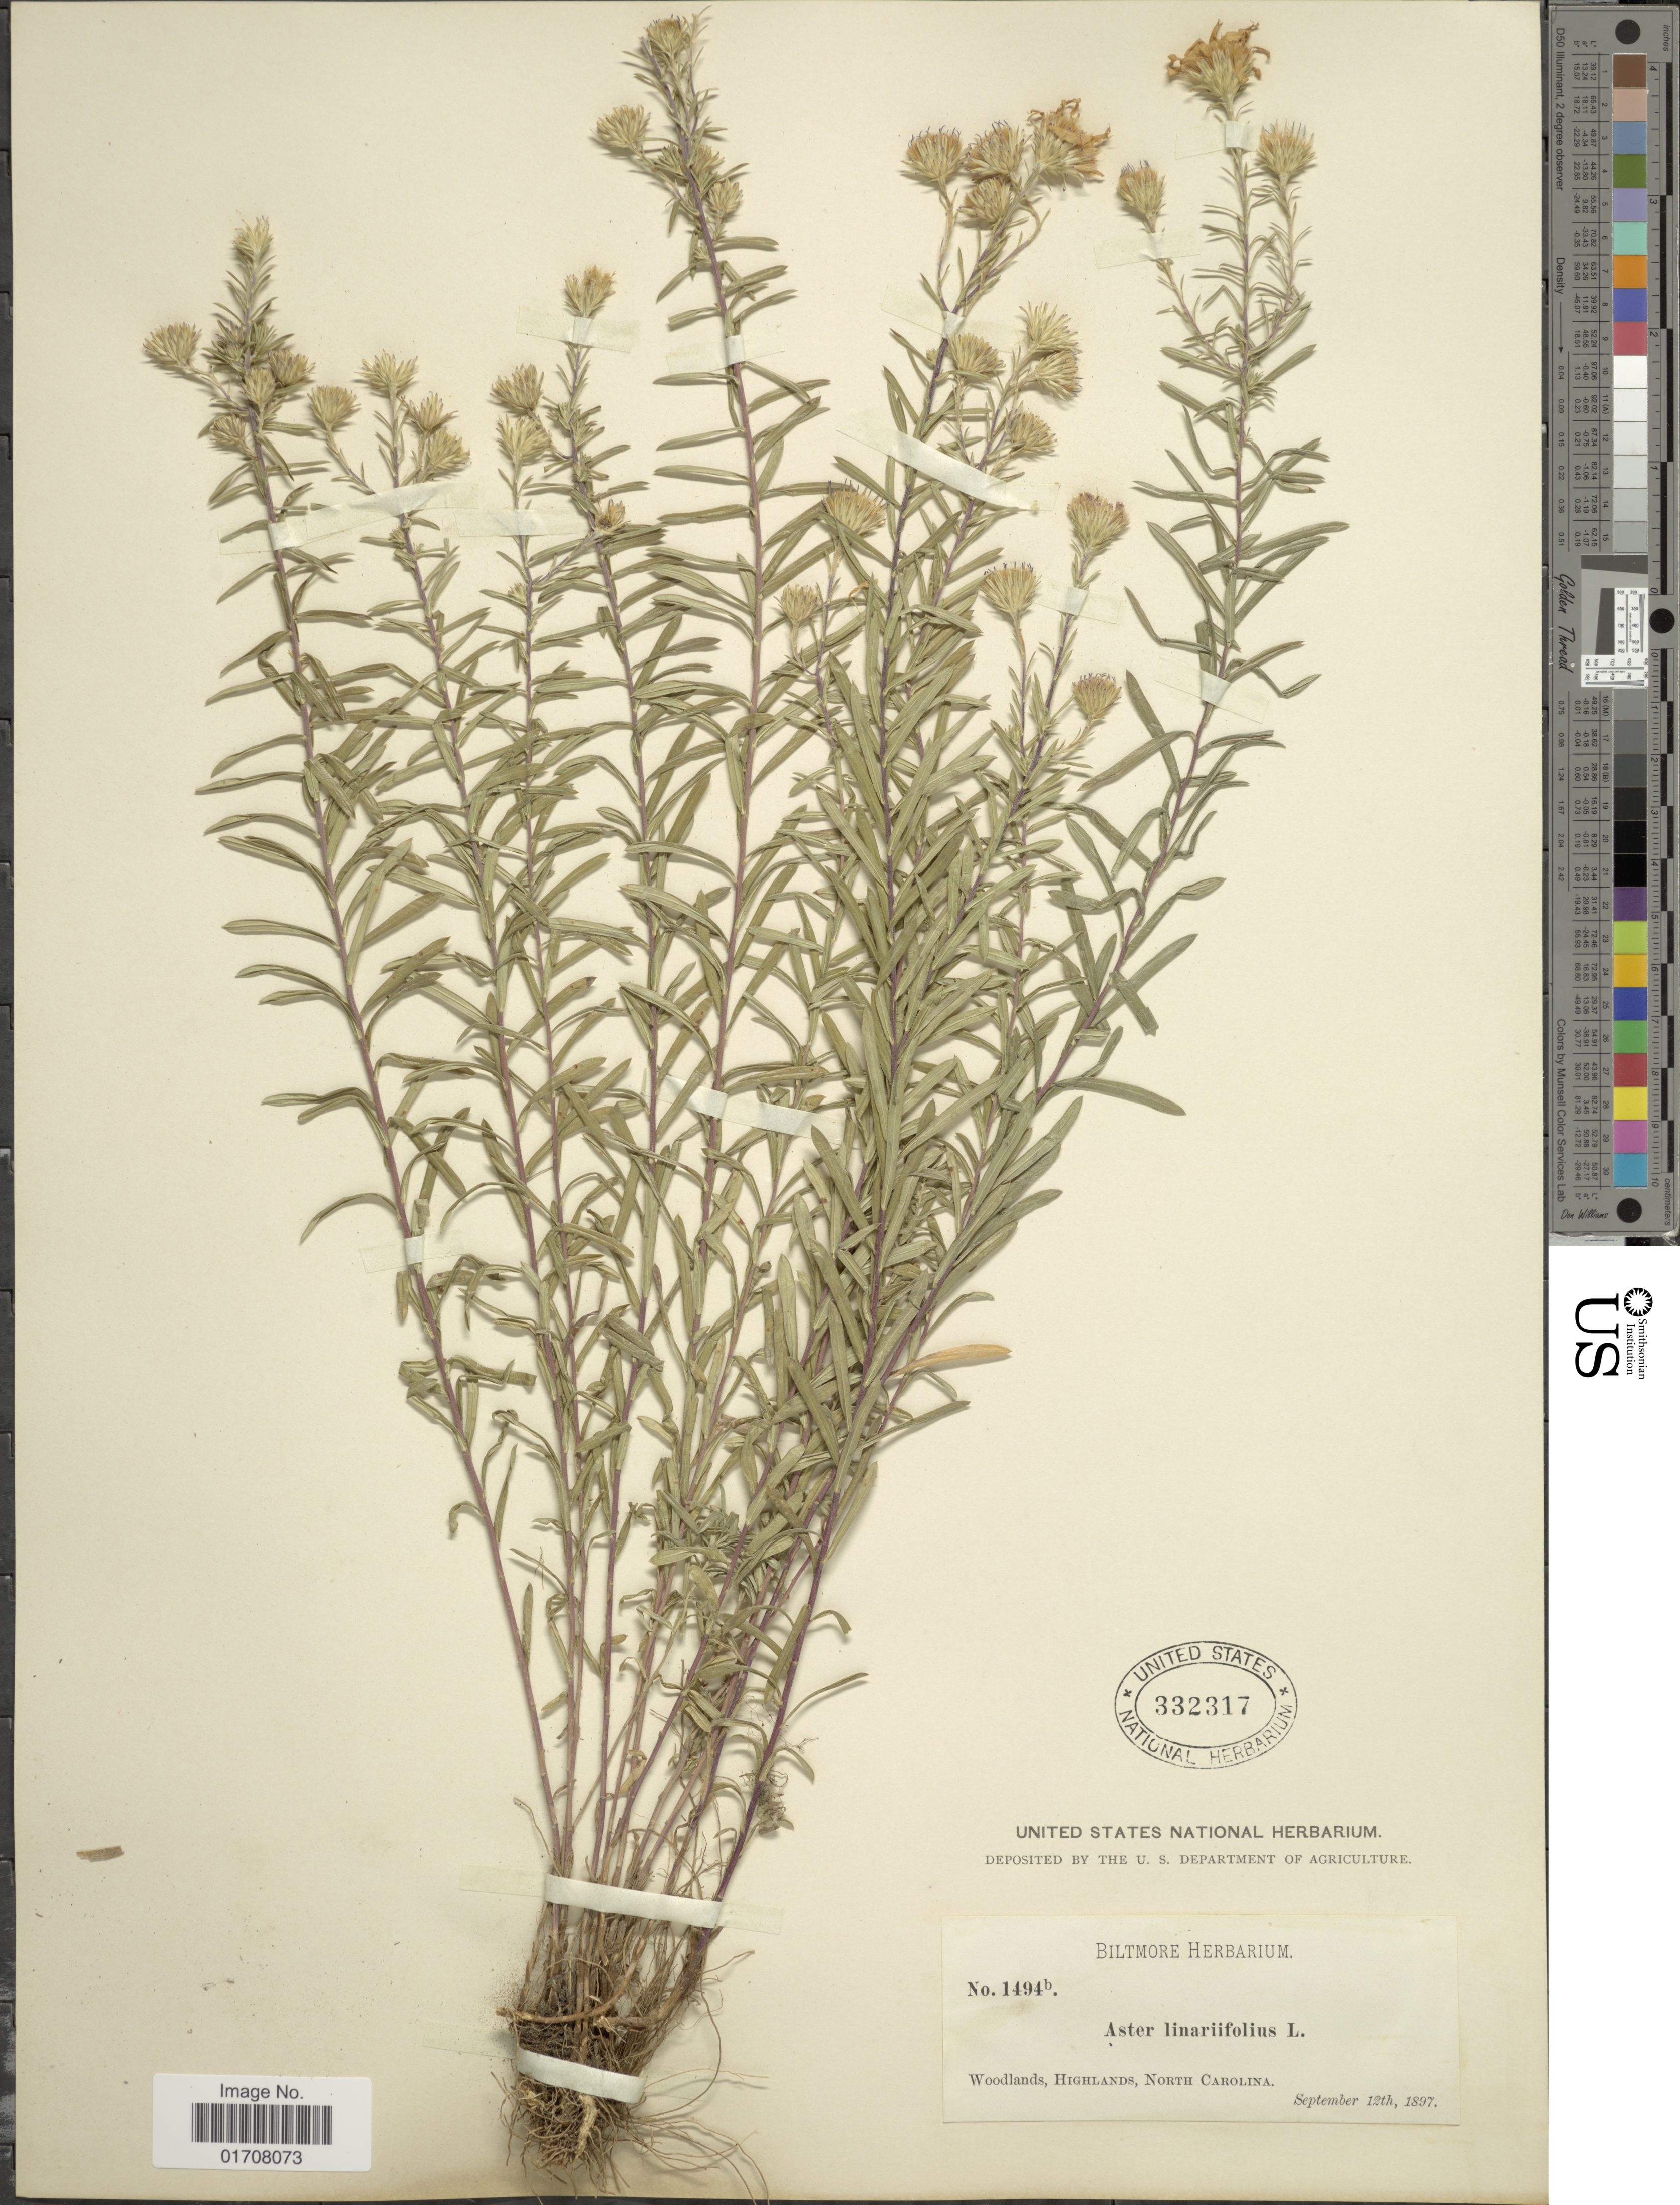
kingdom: Plantae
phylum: Tracheophyta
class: Magnoliopsida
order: Asterales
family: Asteraceae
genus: Ionactis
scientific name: Ionactis linariifolia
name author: (L.) Greene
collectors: ex herb. Biltmore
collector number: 1494b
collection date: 1897-09-12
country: United States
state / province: North Carolina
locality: Woodlands, Highlands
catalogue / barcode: US 332317